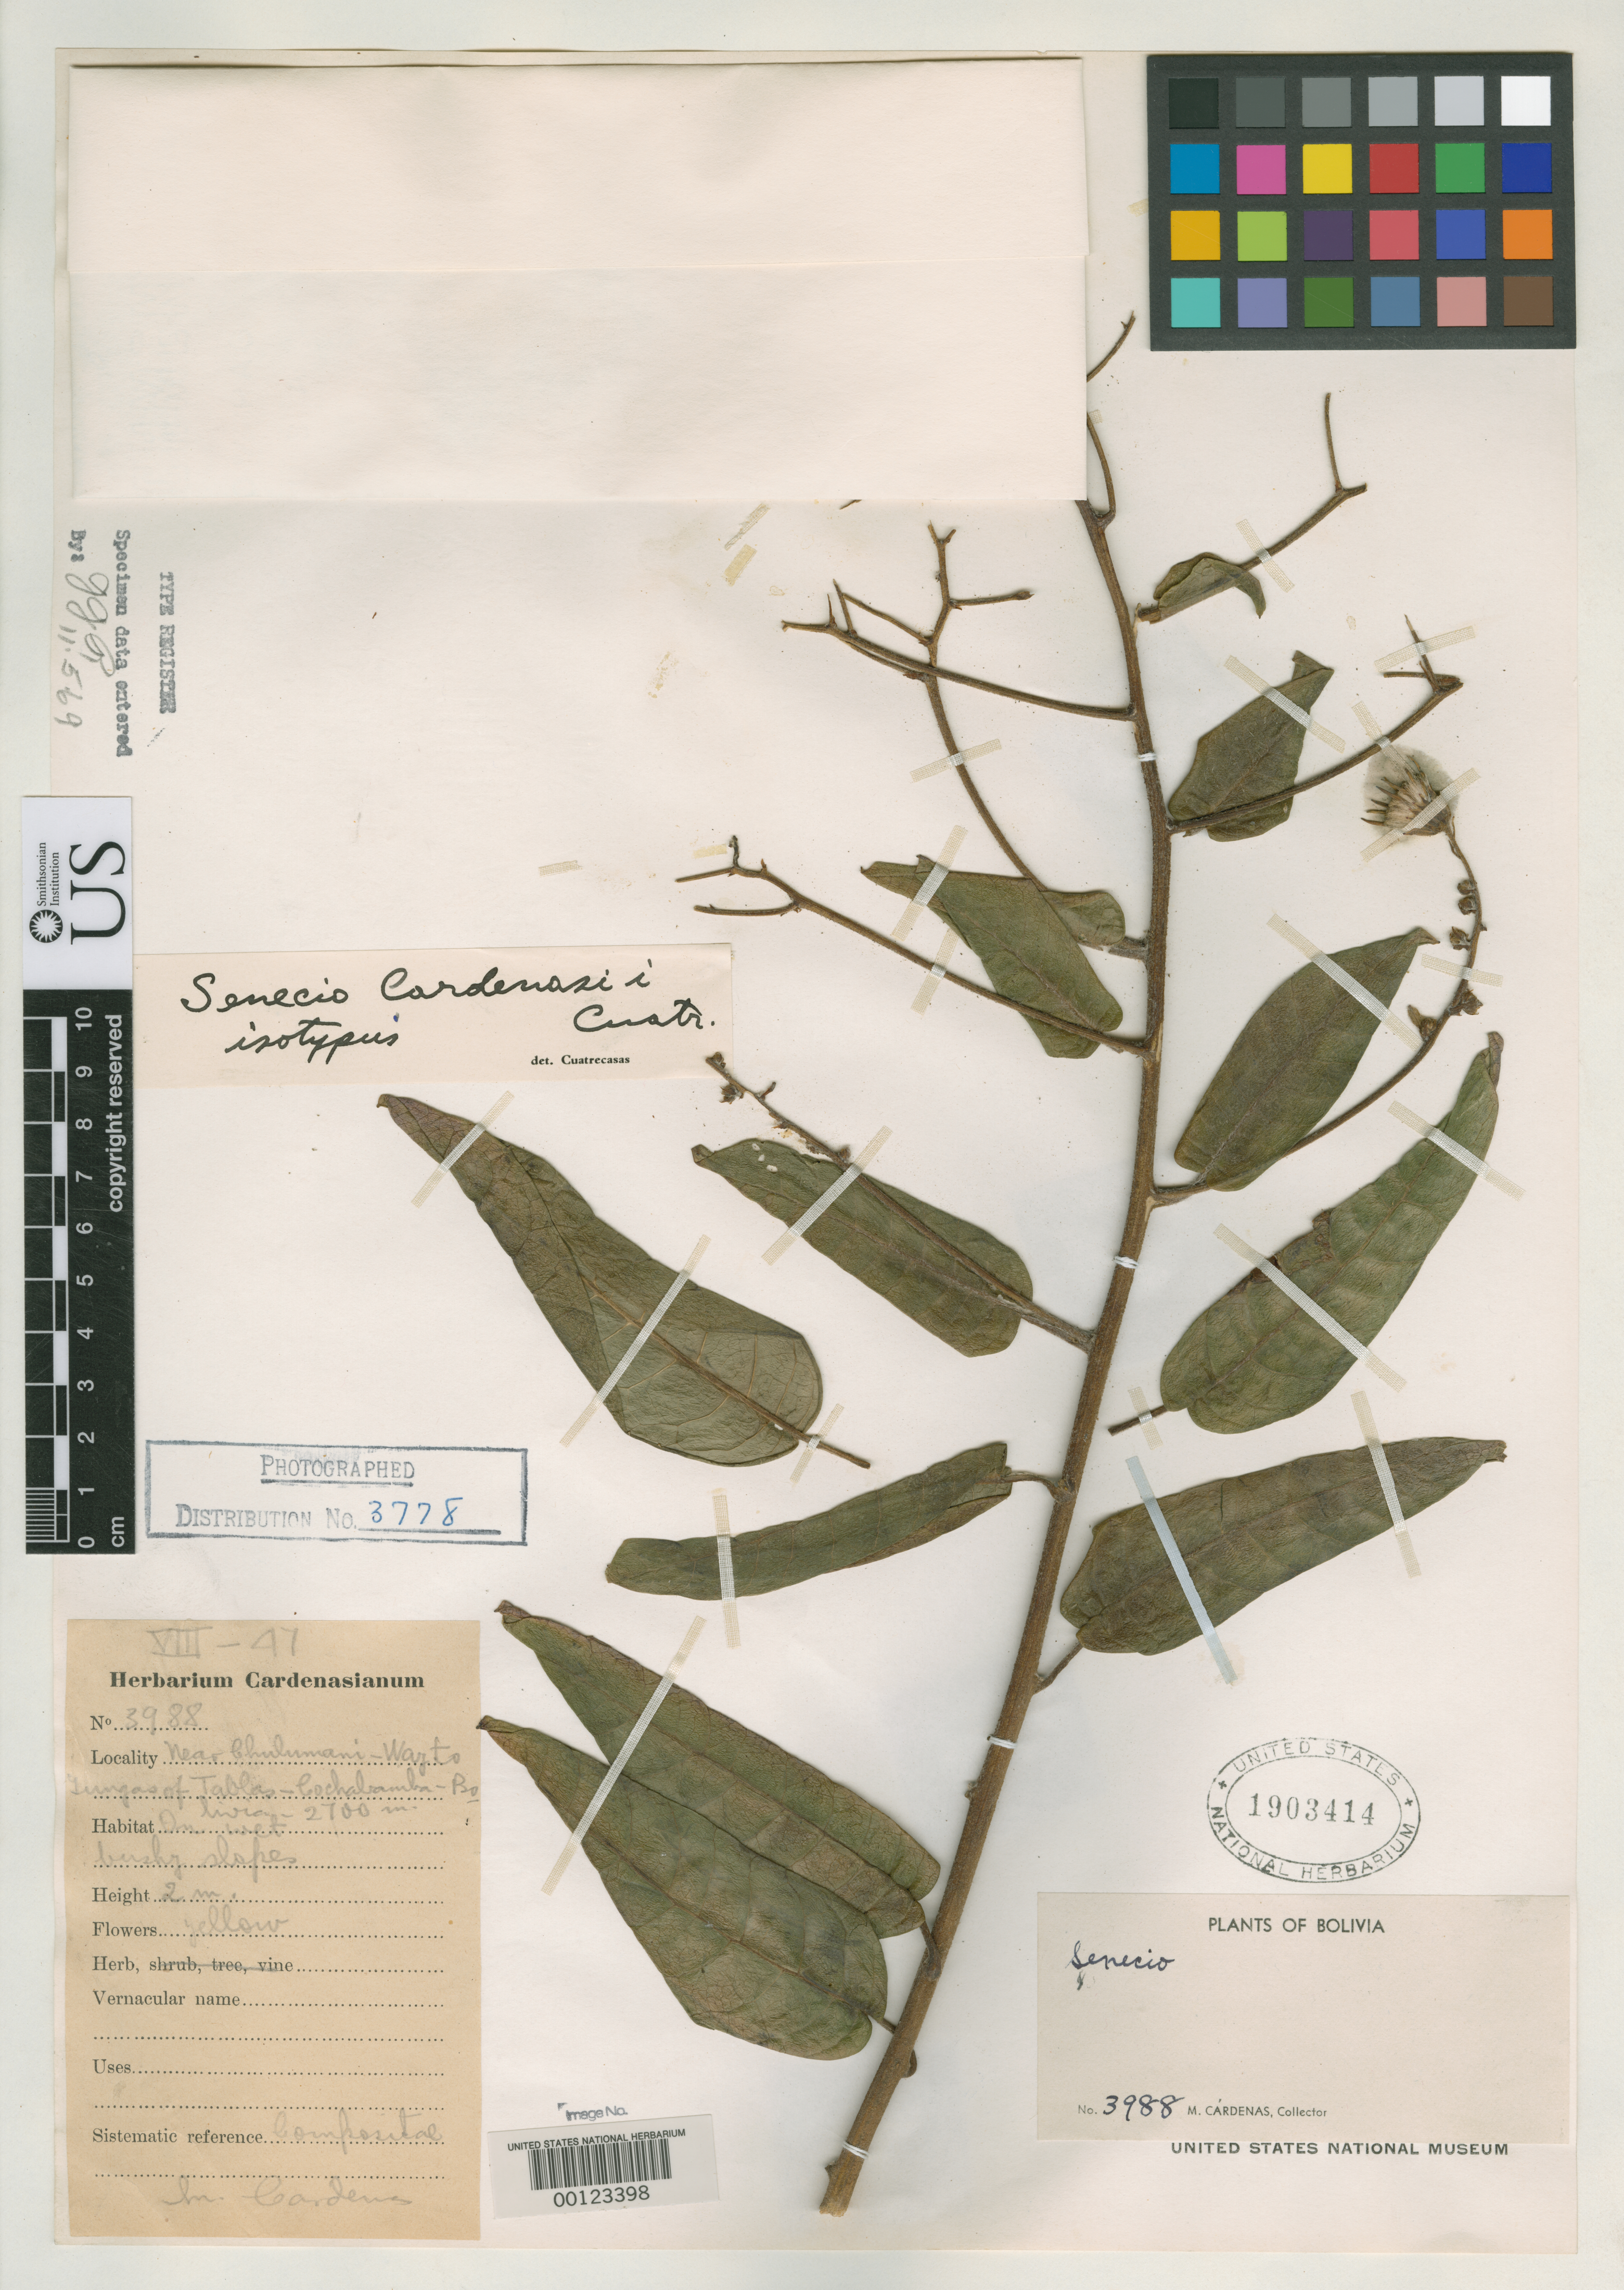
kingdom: Plantae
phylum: Tracheophyta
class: Magnoliopsida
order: Asterales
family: Asteraceae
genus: Senecio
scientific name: Senecio cardenasii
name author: Cuatrec.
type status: Isotype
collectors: M. Cárdenas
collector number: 3988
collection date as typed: Aug 1947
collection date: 1947-08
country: Bolivia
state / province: Cochabamba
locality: Chulumani.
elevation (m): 2700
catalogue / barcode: US 1903414